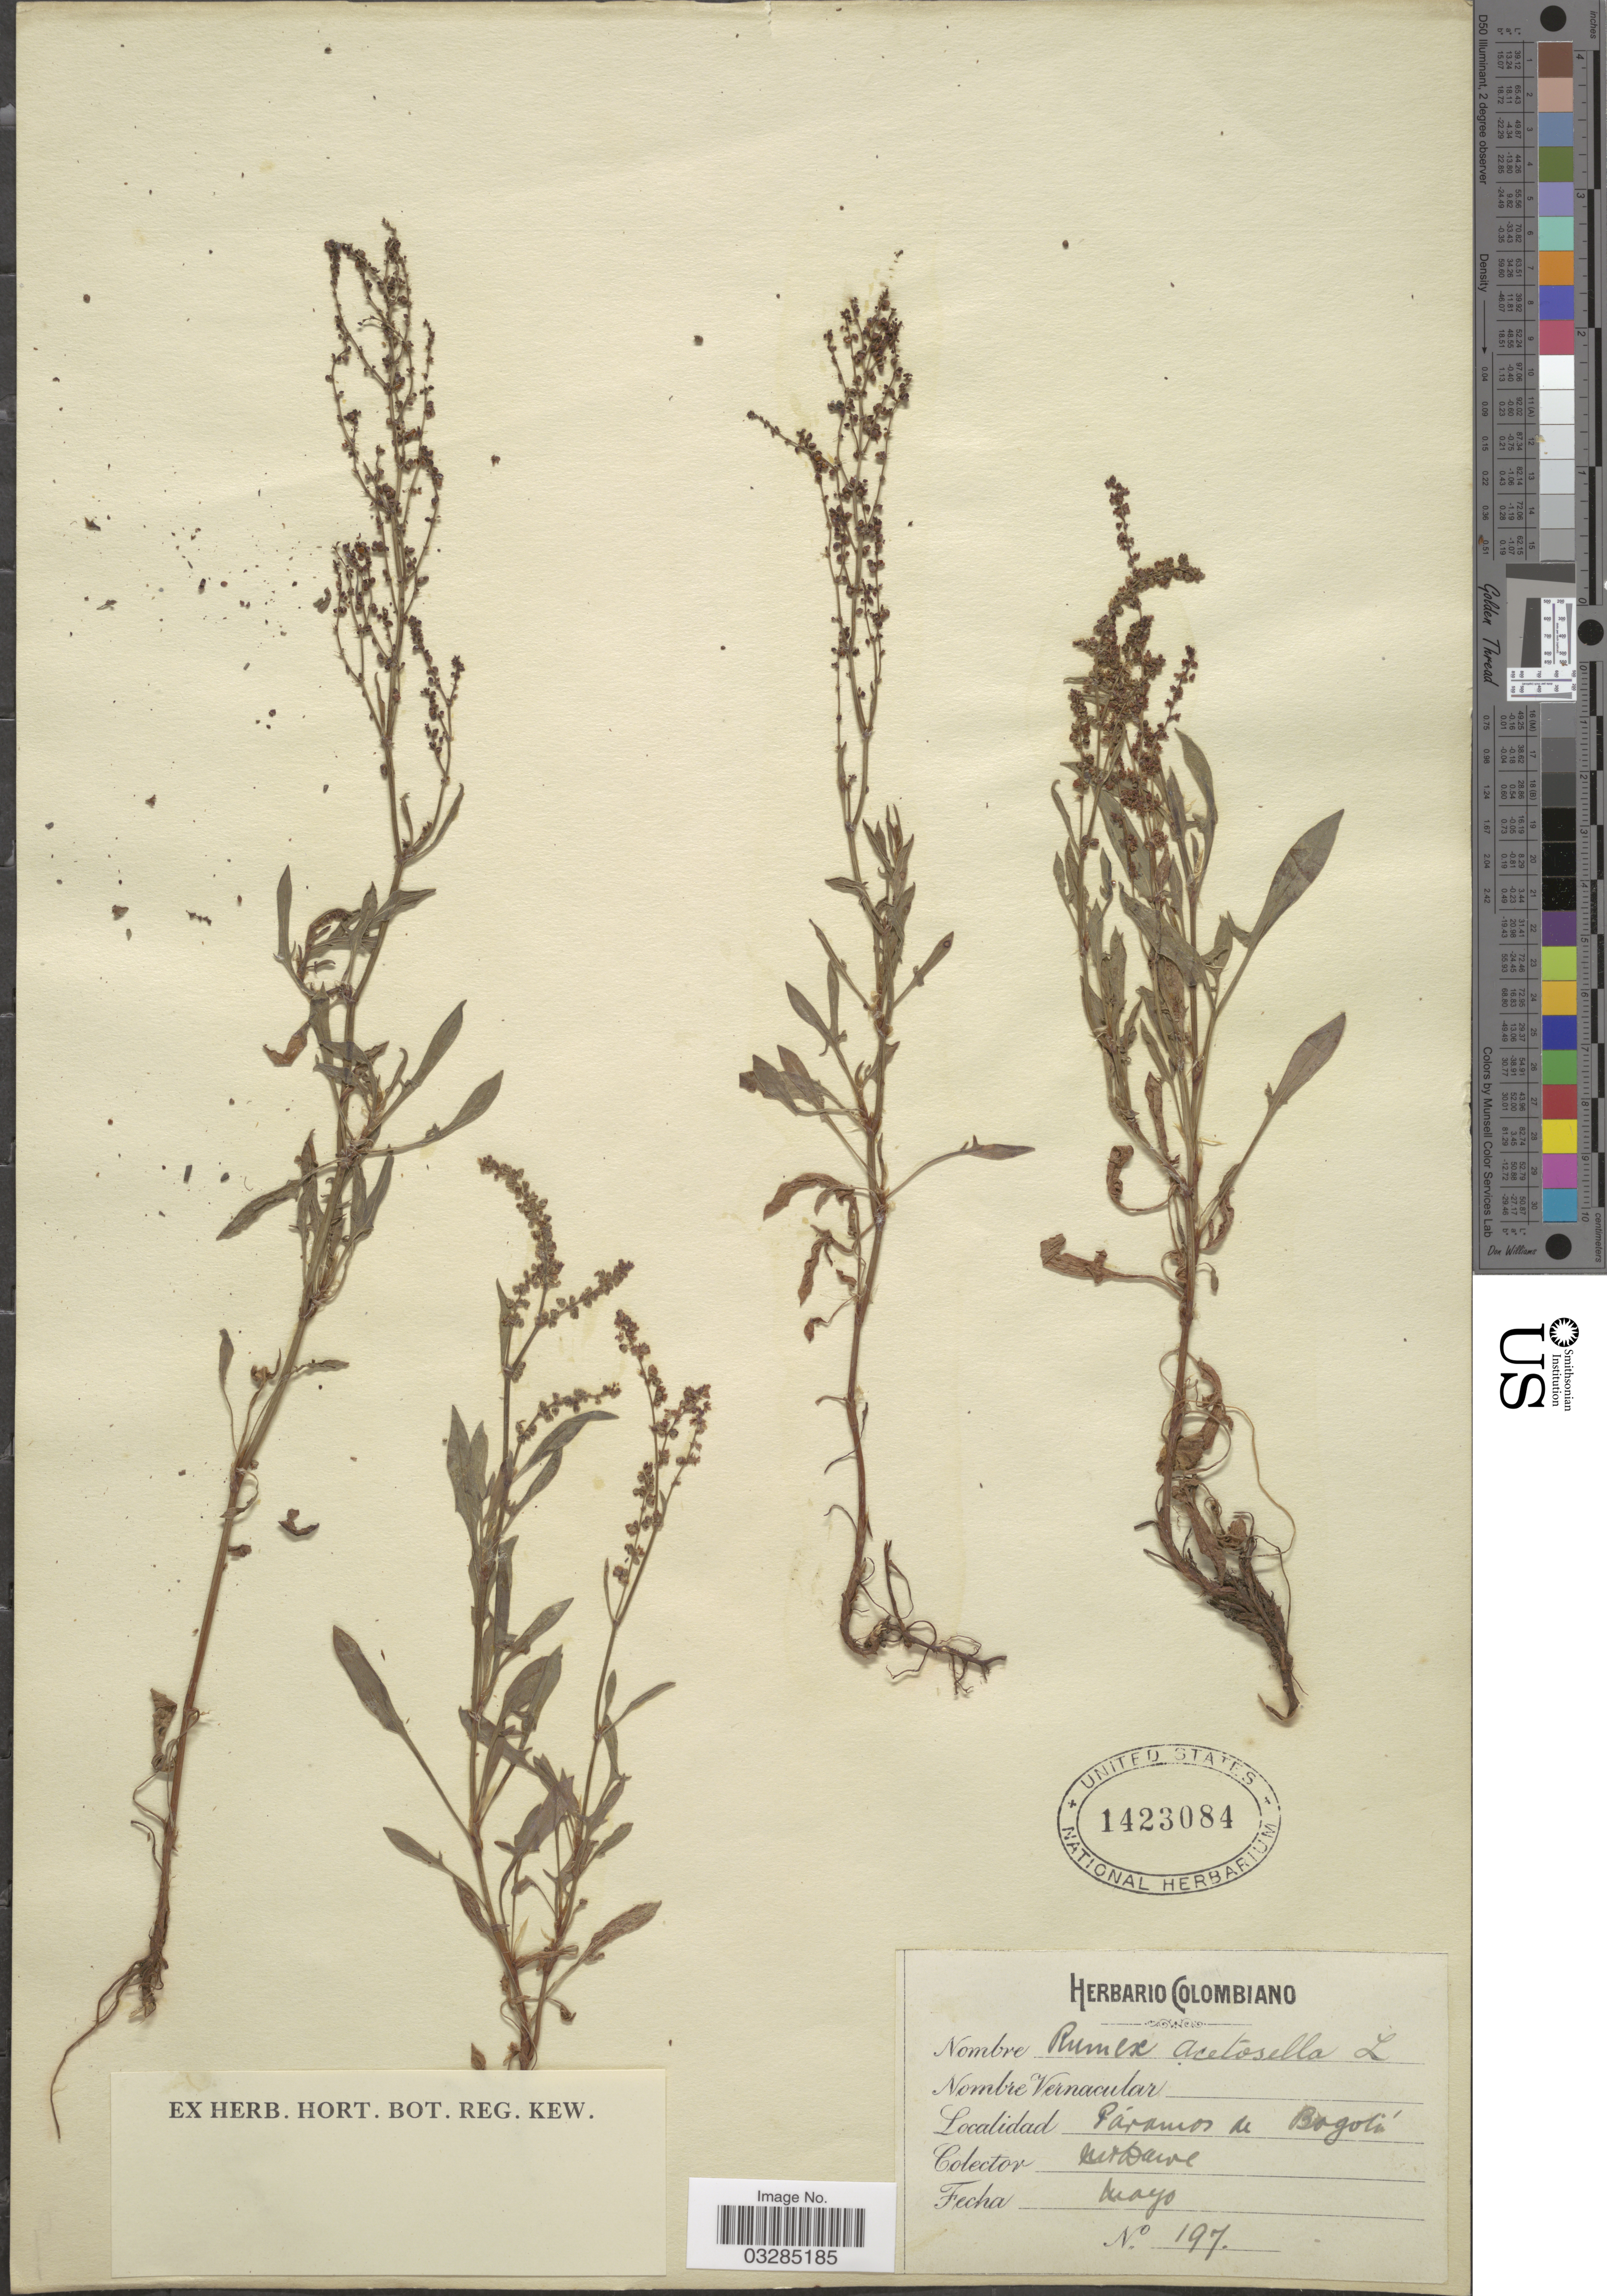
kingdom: Plantae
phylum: Tracheophyta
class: Magnoliopsida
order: Caryophyllales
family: Polygonaceae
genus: Rumex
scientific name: Rumex acetosella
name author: L.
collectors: M. T. Dawe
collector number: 197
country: Colombia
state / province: Bogota D.C.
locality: Páramos de Bogotá.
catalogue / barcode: US 1423084